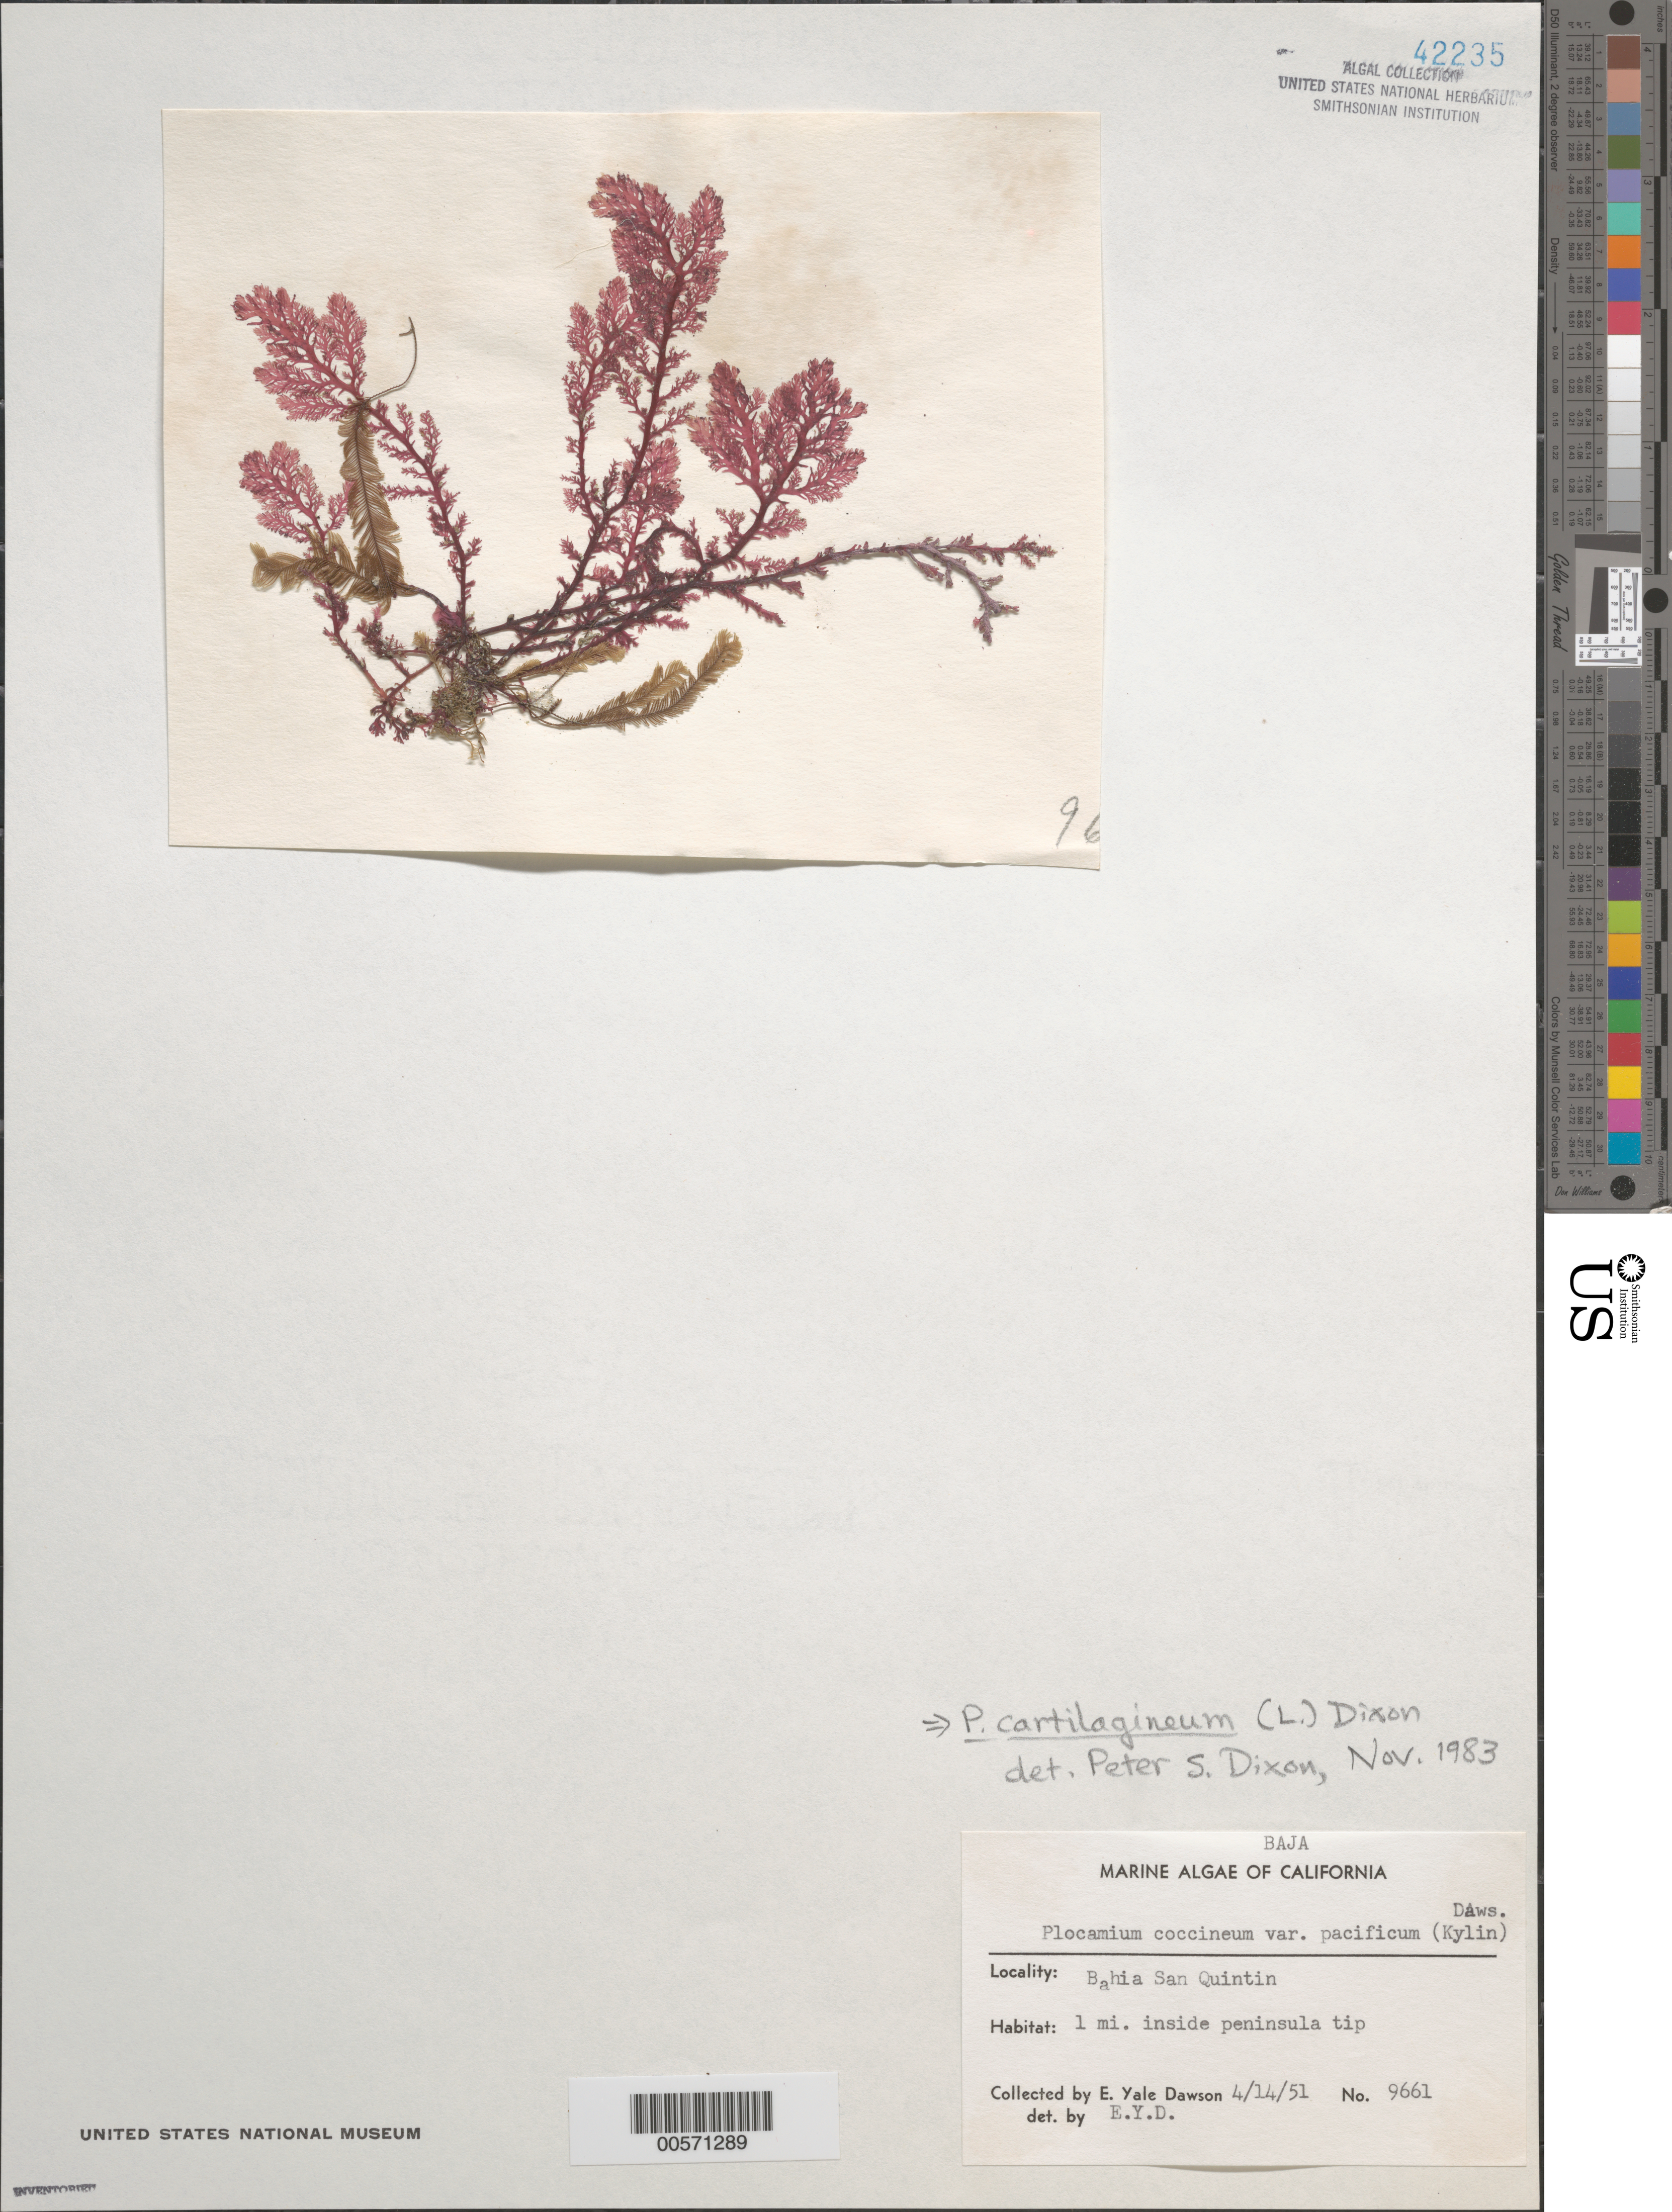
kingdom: Plantae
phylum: Rhodophyta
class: Florideophyceae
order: Plocamiales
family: Plocamiaceae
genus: Plocamium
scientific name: Plocamium cartilagineum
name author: (L.) P.S. Dixon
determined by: Dixon, P. S.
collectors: E. Y. Dawson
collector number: EYD 9661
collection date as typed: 14 Apr 1951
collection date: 1951-04-14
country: Mexico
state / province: Baja California Norte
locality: Bahia San Quintin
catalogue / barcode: US 42235